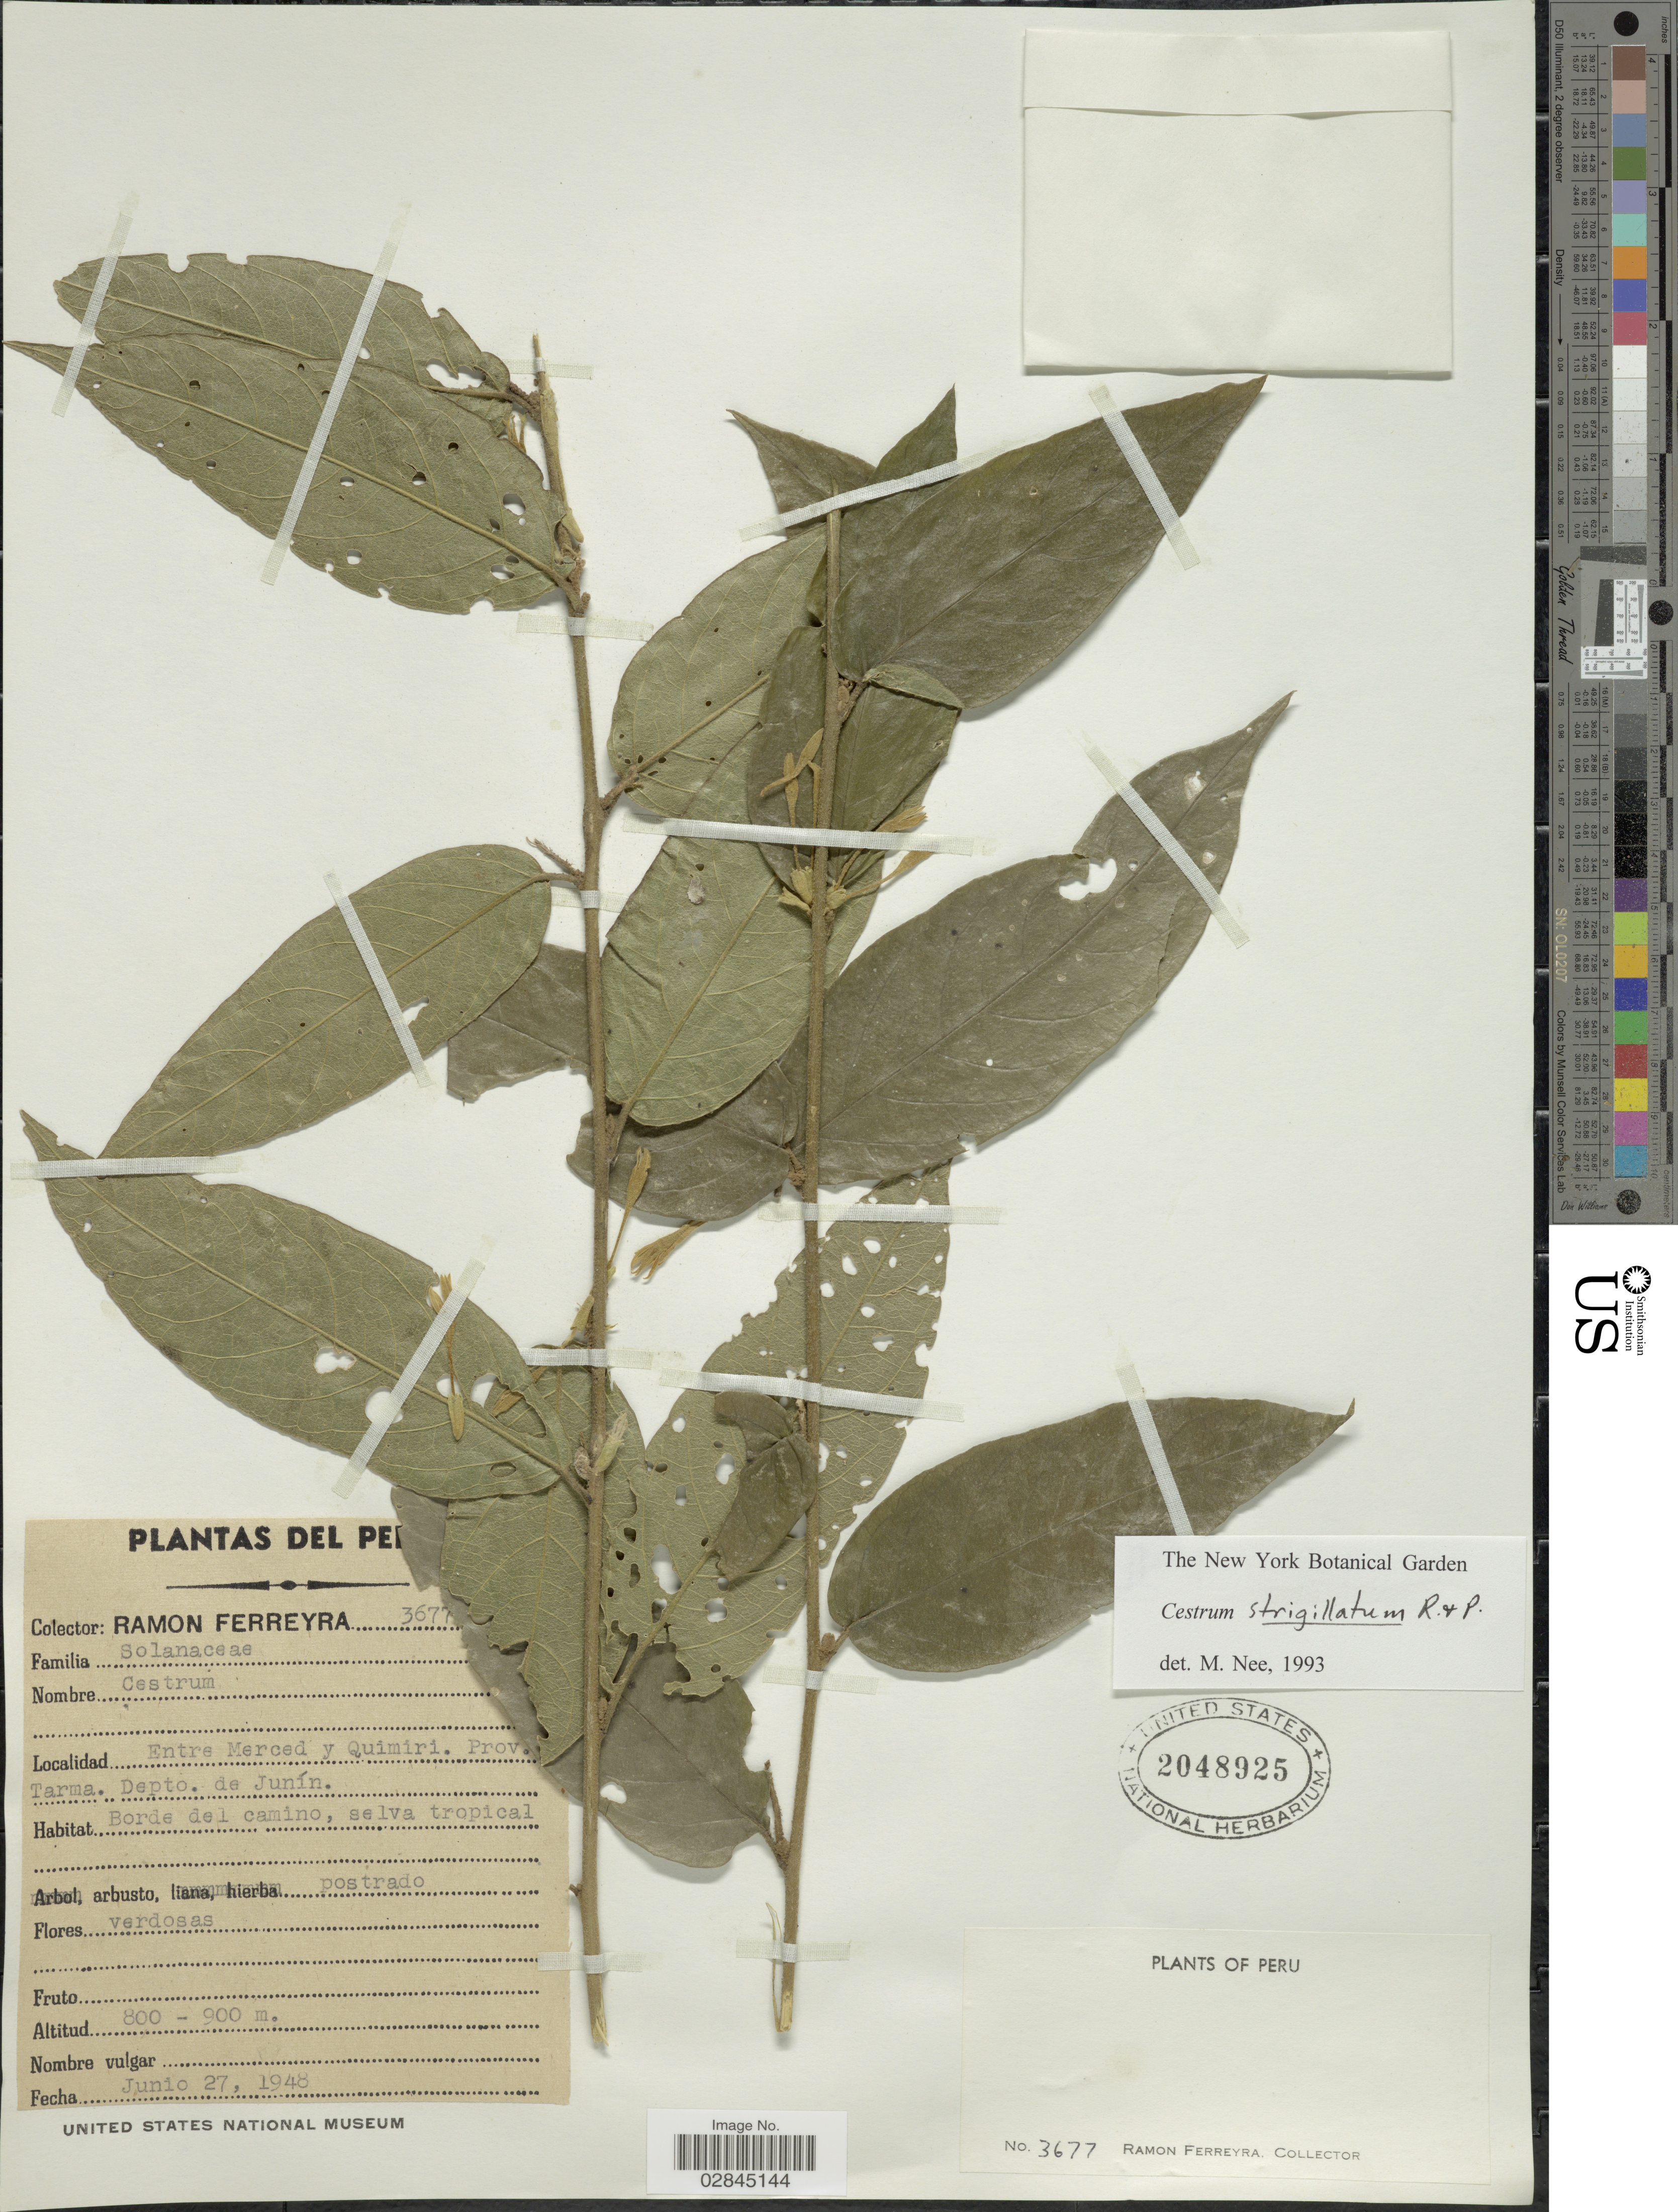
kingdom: Plantae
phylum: Tracheophyta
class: Magnoliopsida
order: Solanales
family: Solanaceae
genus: Cestrum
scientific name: Cestrum strigilatum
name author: Ruiz & Pav.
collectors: R. A. Ferreyra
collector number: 3677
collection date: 1948-06-27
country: Peru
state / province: Junín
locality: Entre Merced y Quimiri. Prov. Tarma. Depto. de Junín.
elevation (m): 800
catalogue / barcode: US 2048925